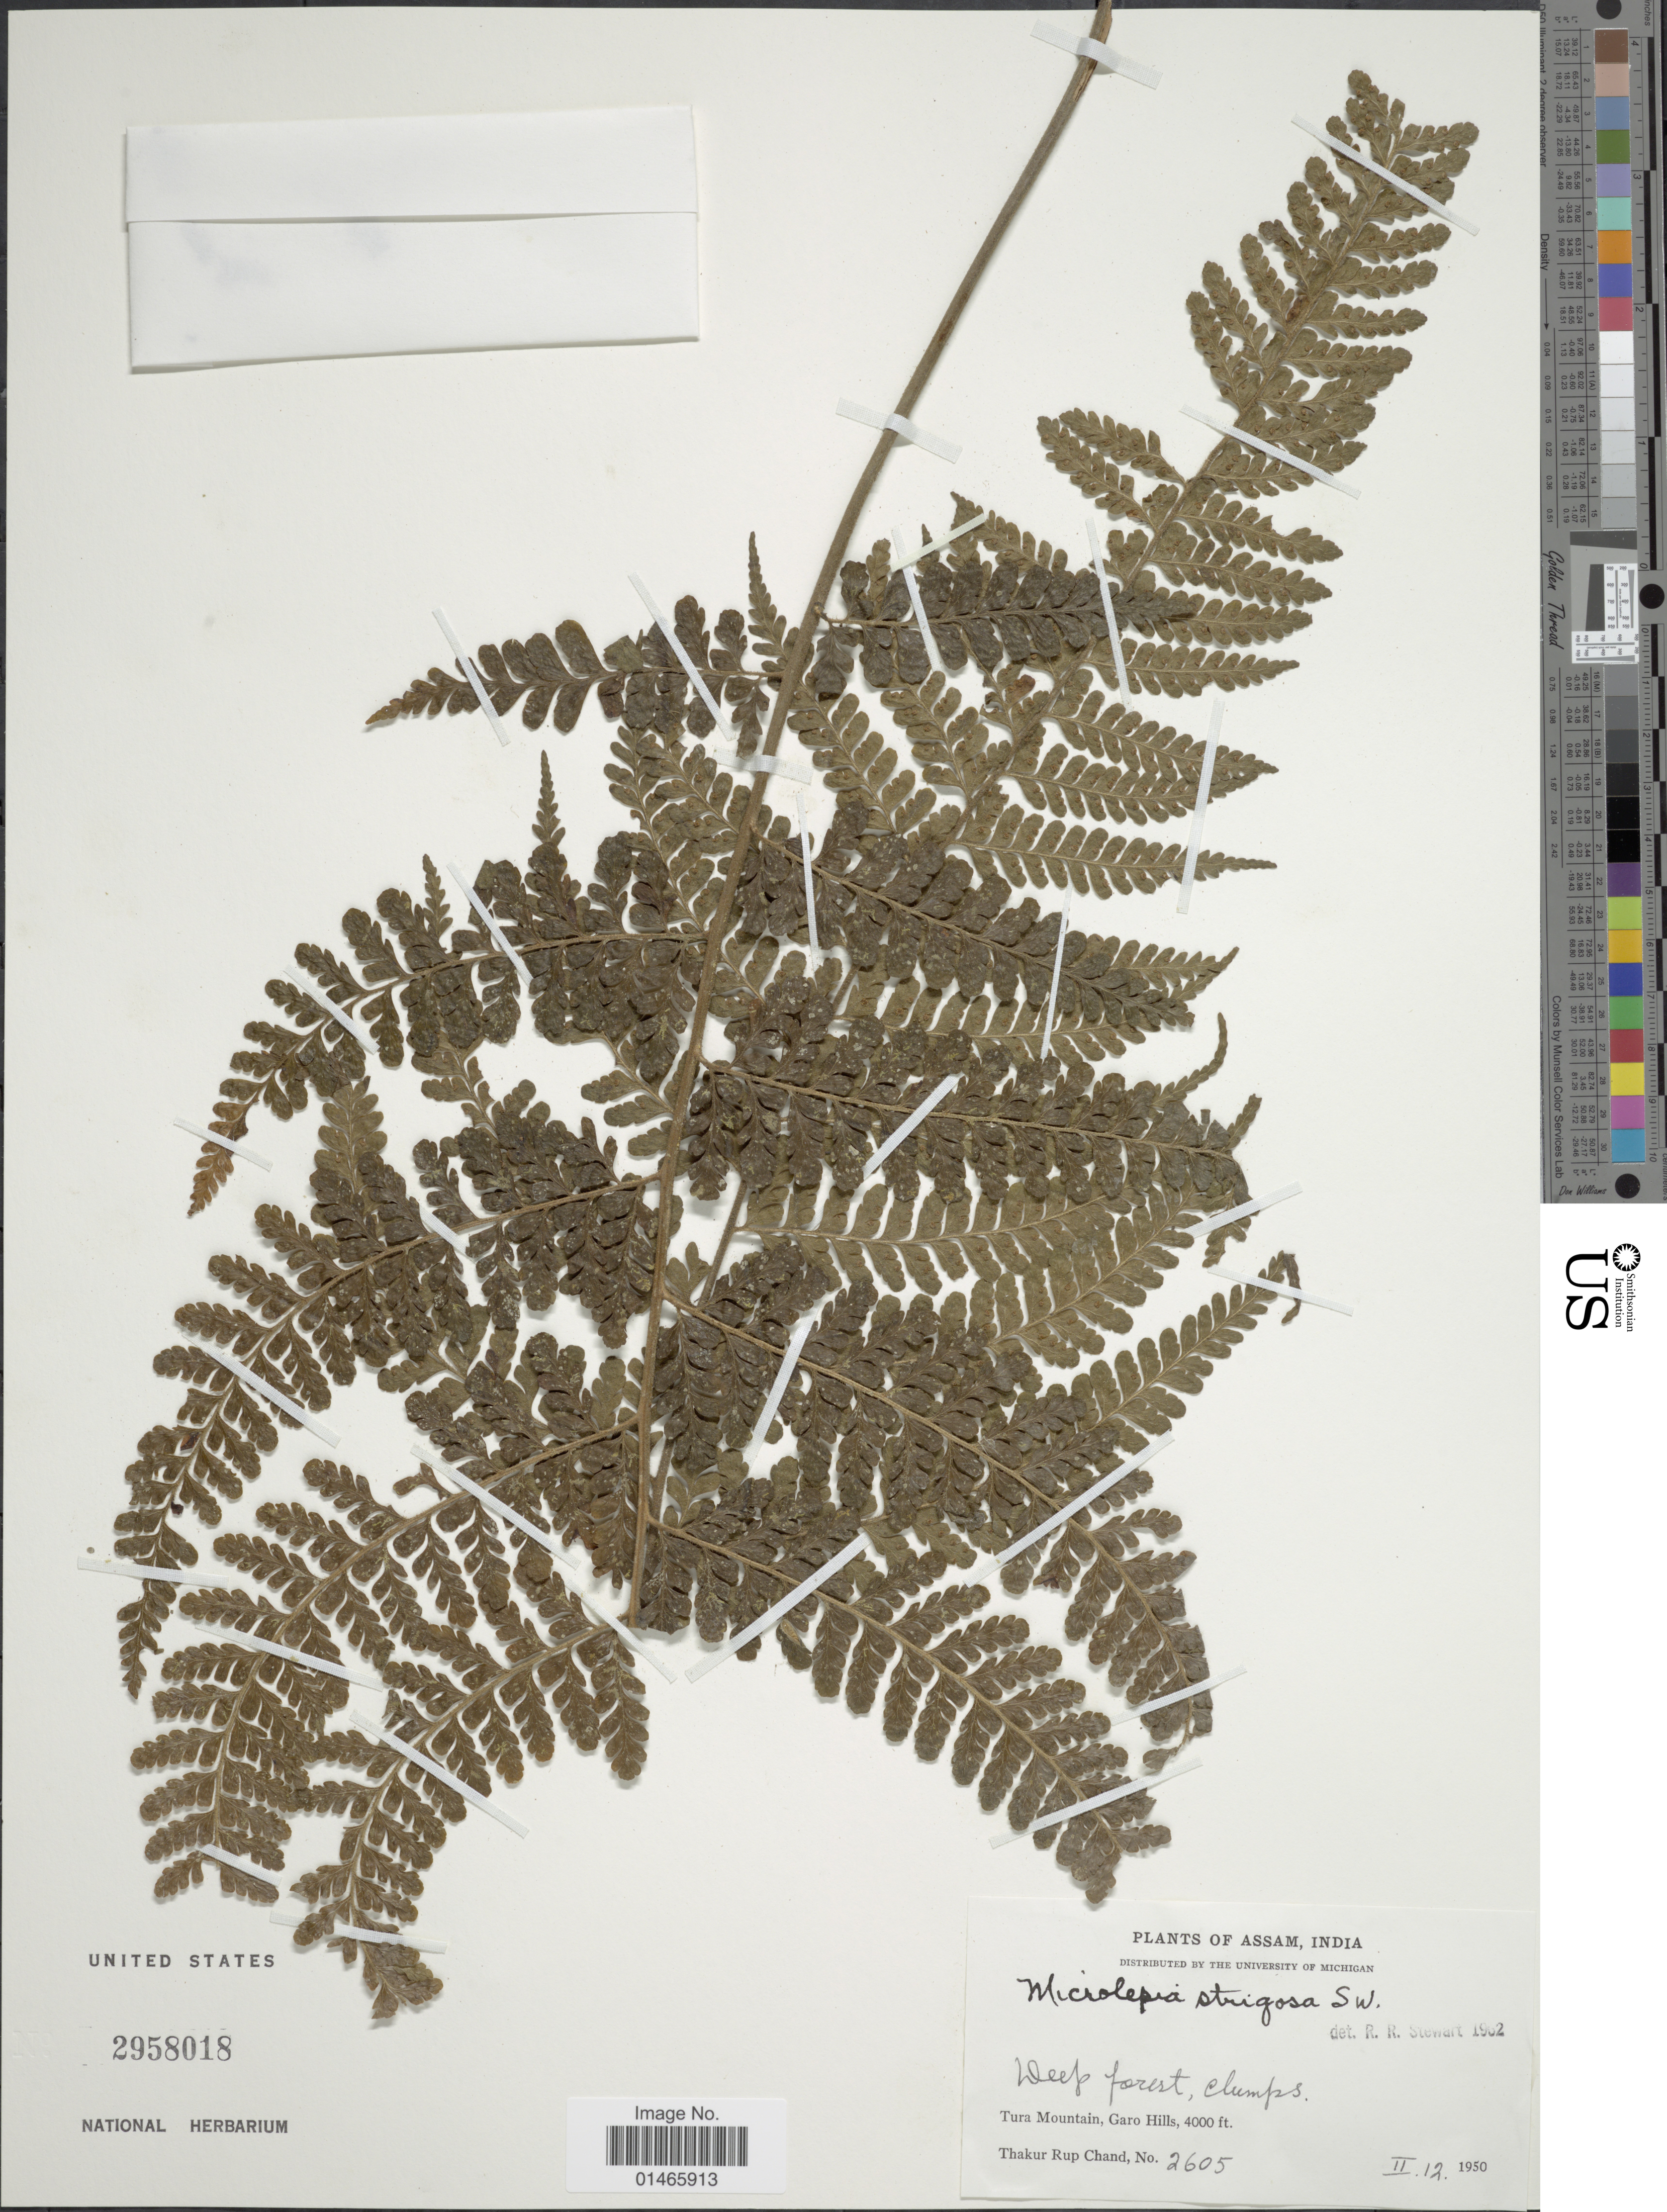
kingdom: Plantae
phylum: Tracheophyta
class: Polypodiopsida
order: Polypodiales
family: Dennstaedtiaceae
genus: Microlepia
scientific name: Microlepia strigosa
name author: (Thunb.) J. Presl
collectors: T. R. Chand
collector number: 2605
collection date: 1950-05-12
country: India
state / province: Meghalaya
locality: Assam, Tura Mountain, Garo Hills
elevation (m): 1219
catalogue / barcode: US 2958018